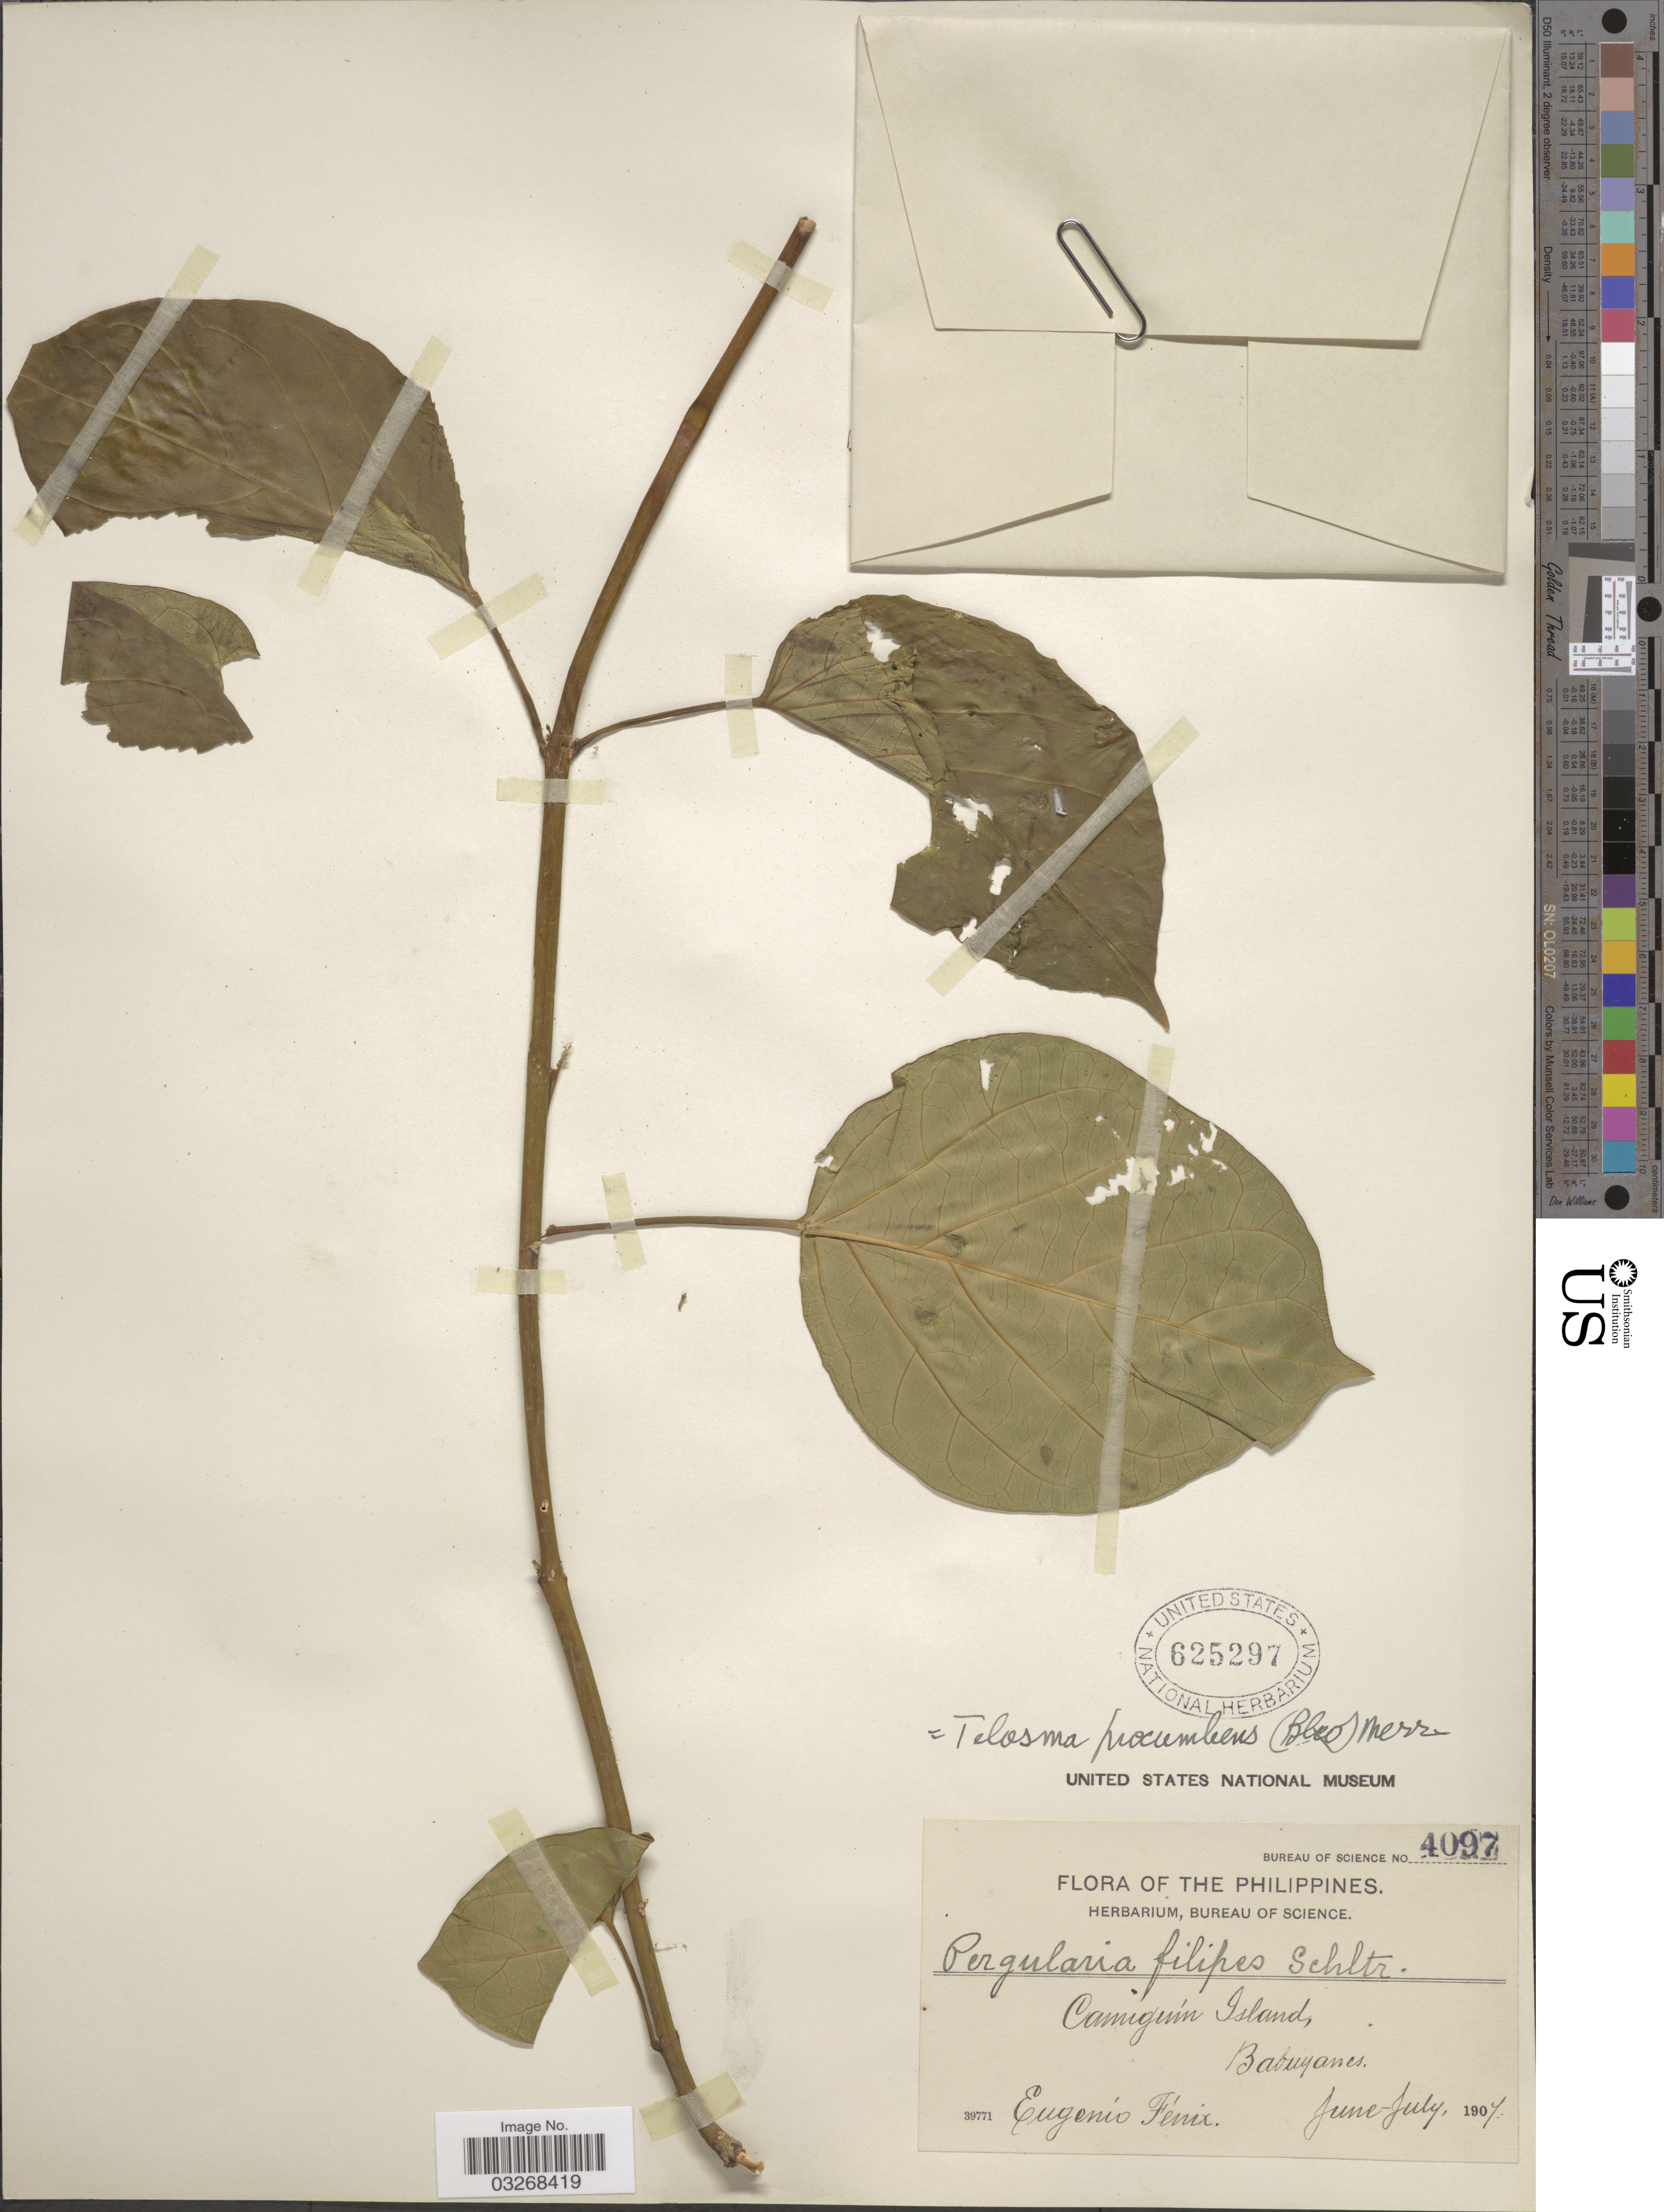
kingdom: Plantae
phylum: Tracheophyta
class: Magnoliopsida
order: Gentianales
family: Apocynaceae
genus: Telosma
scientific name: Telosma procumbens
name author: (Blanco) Merr.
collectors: E. Fénix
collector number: Bureau of Science 4097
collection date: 1907-06/1907-07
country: Philippines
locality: Camiguin Island, Babuyanes.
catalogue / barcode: US 625297